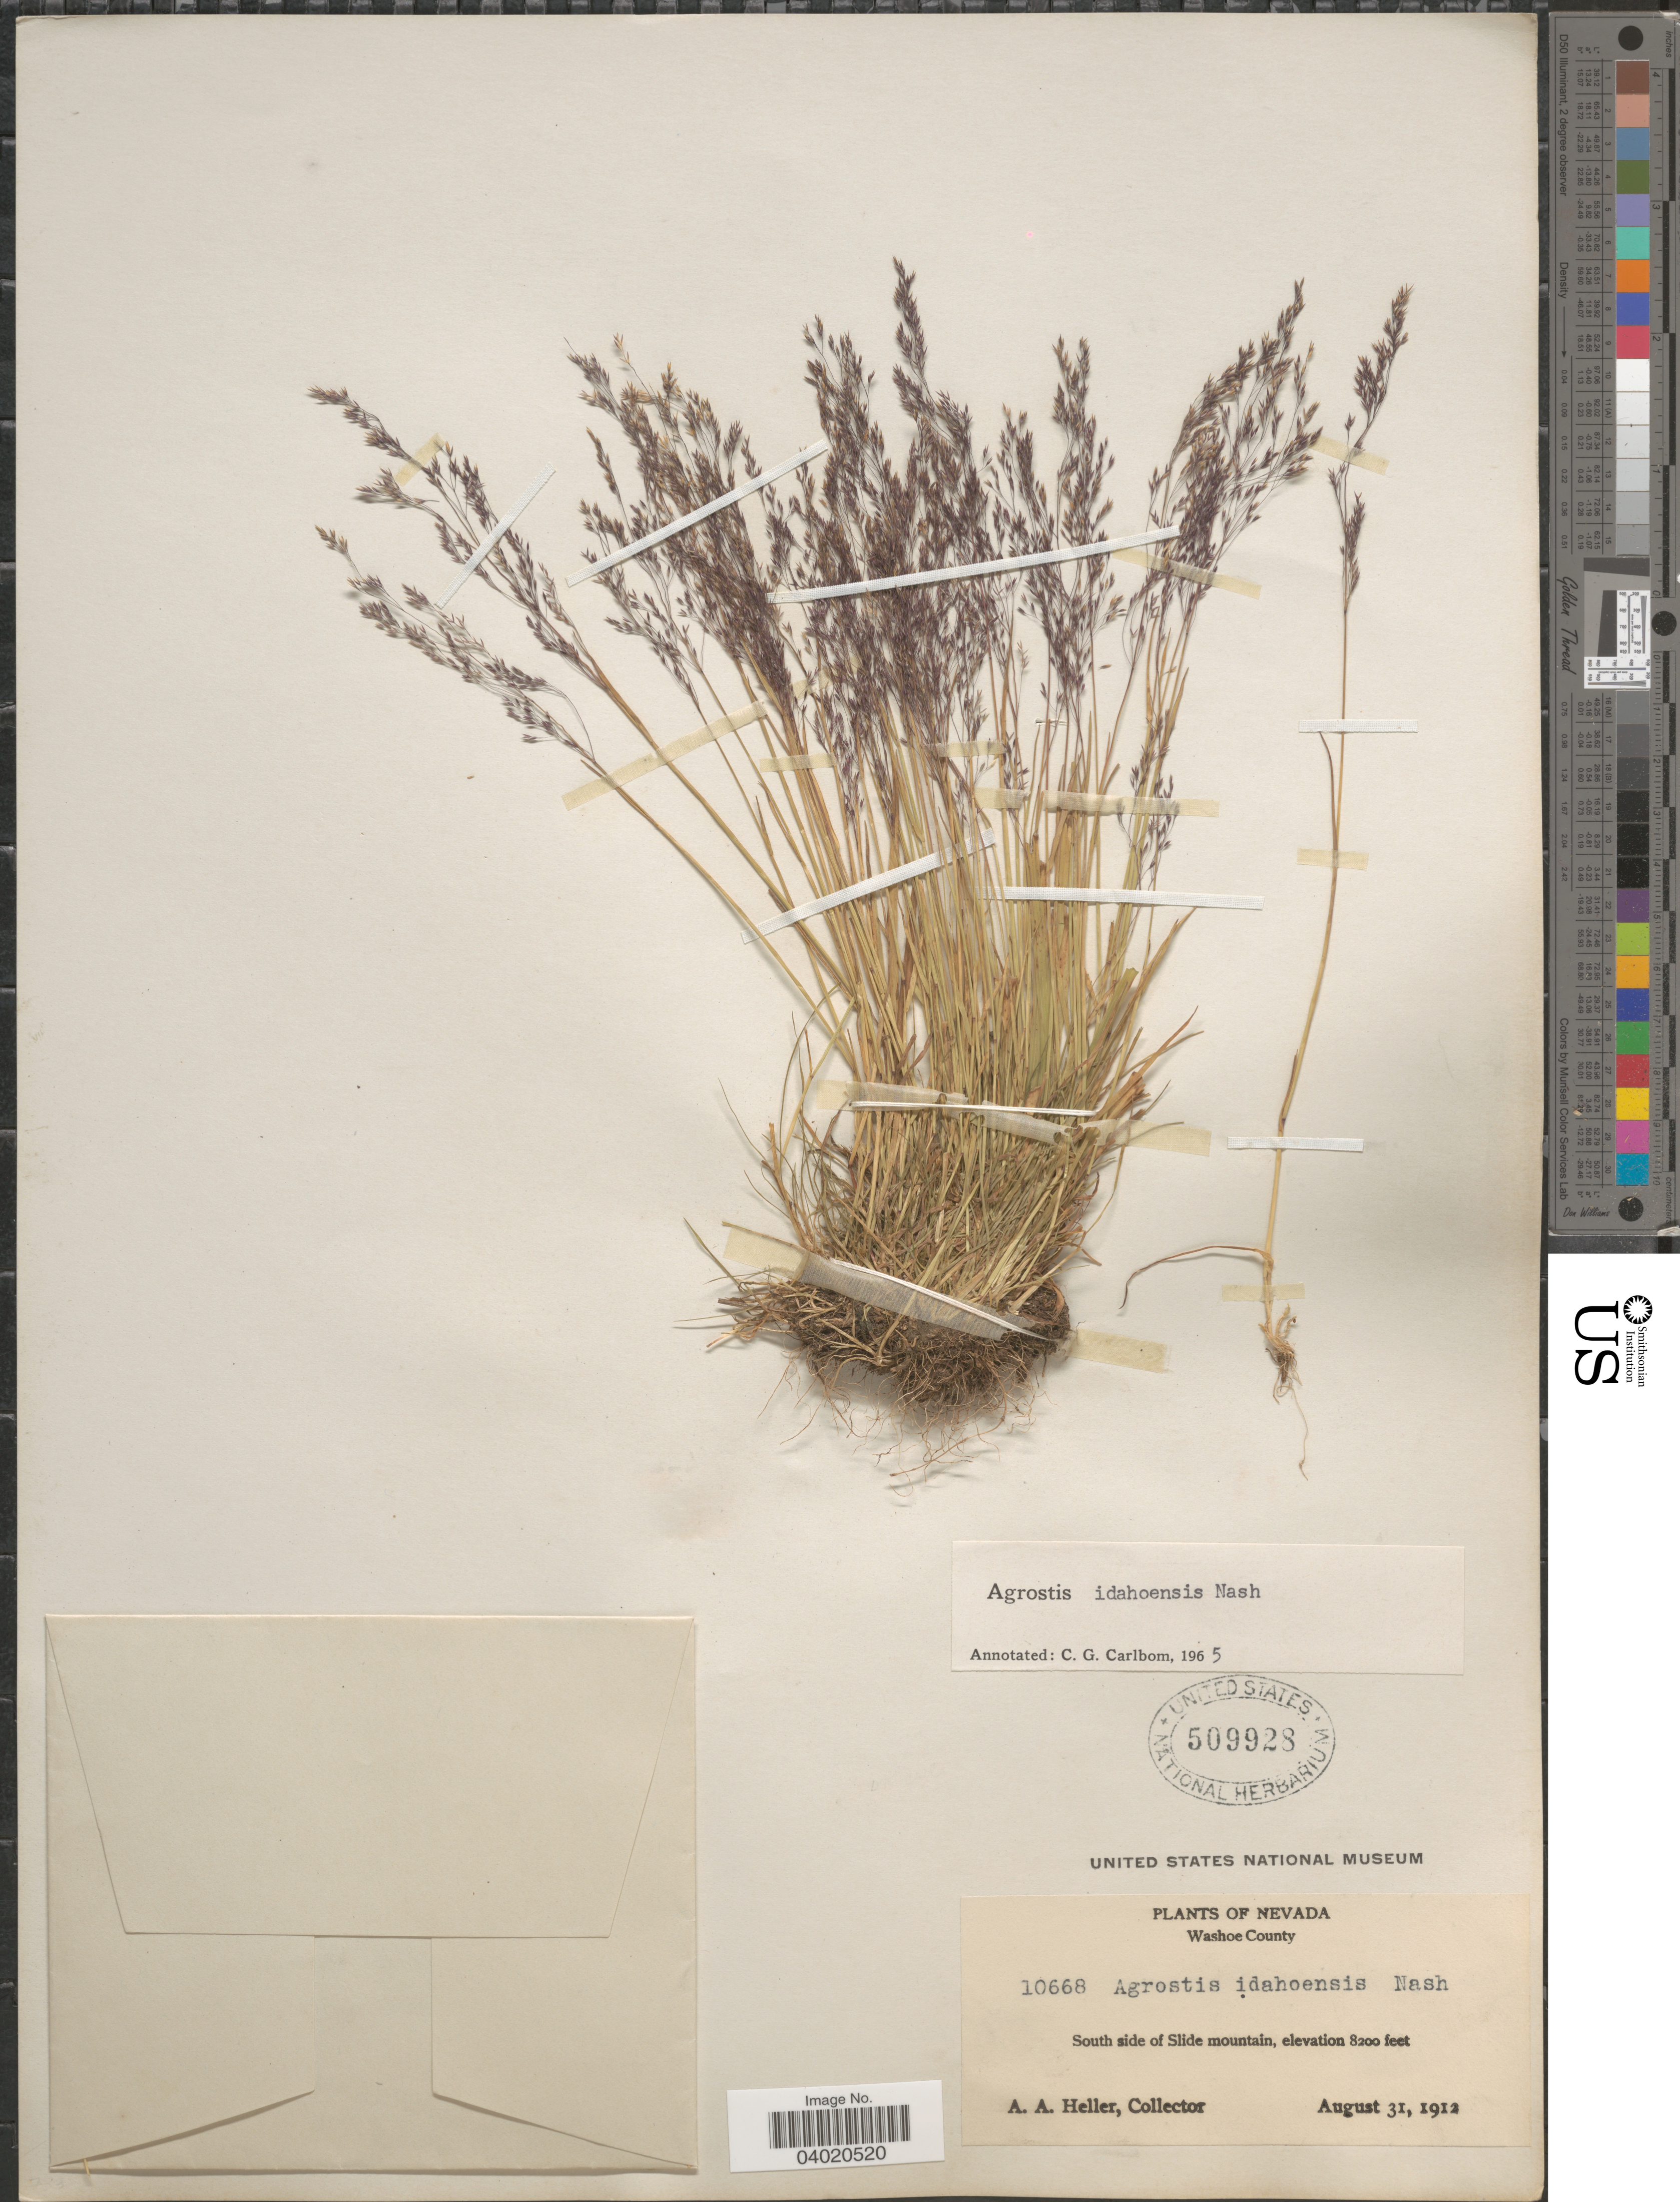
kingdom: Plantae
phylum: Tracheophyta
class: Liliopsida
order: Poales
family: Poaceae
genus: Agrostis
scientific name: Agrostis idahoensis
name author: Nash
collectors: A. A. Heller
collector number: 10668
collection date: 1912-08-31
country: United States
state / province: Nevada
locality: Washoe County. South side of Slide mountain.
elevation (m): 2499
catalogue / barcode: US 509928